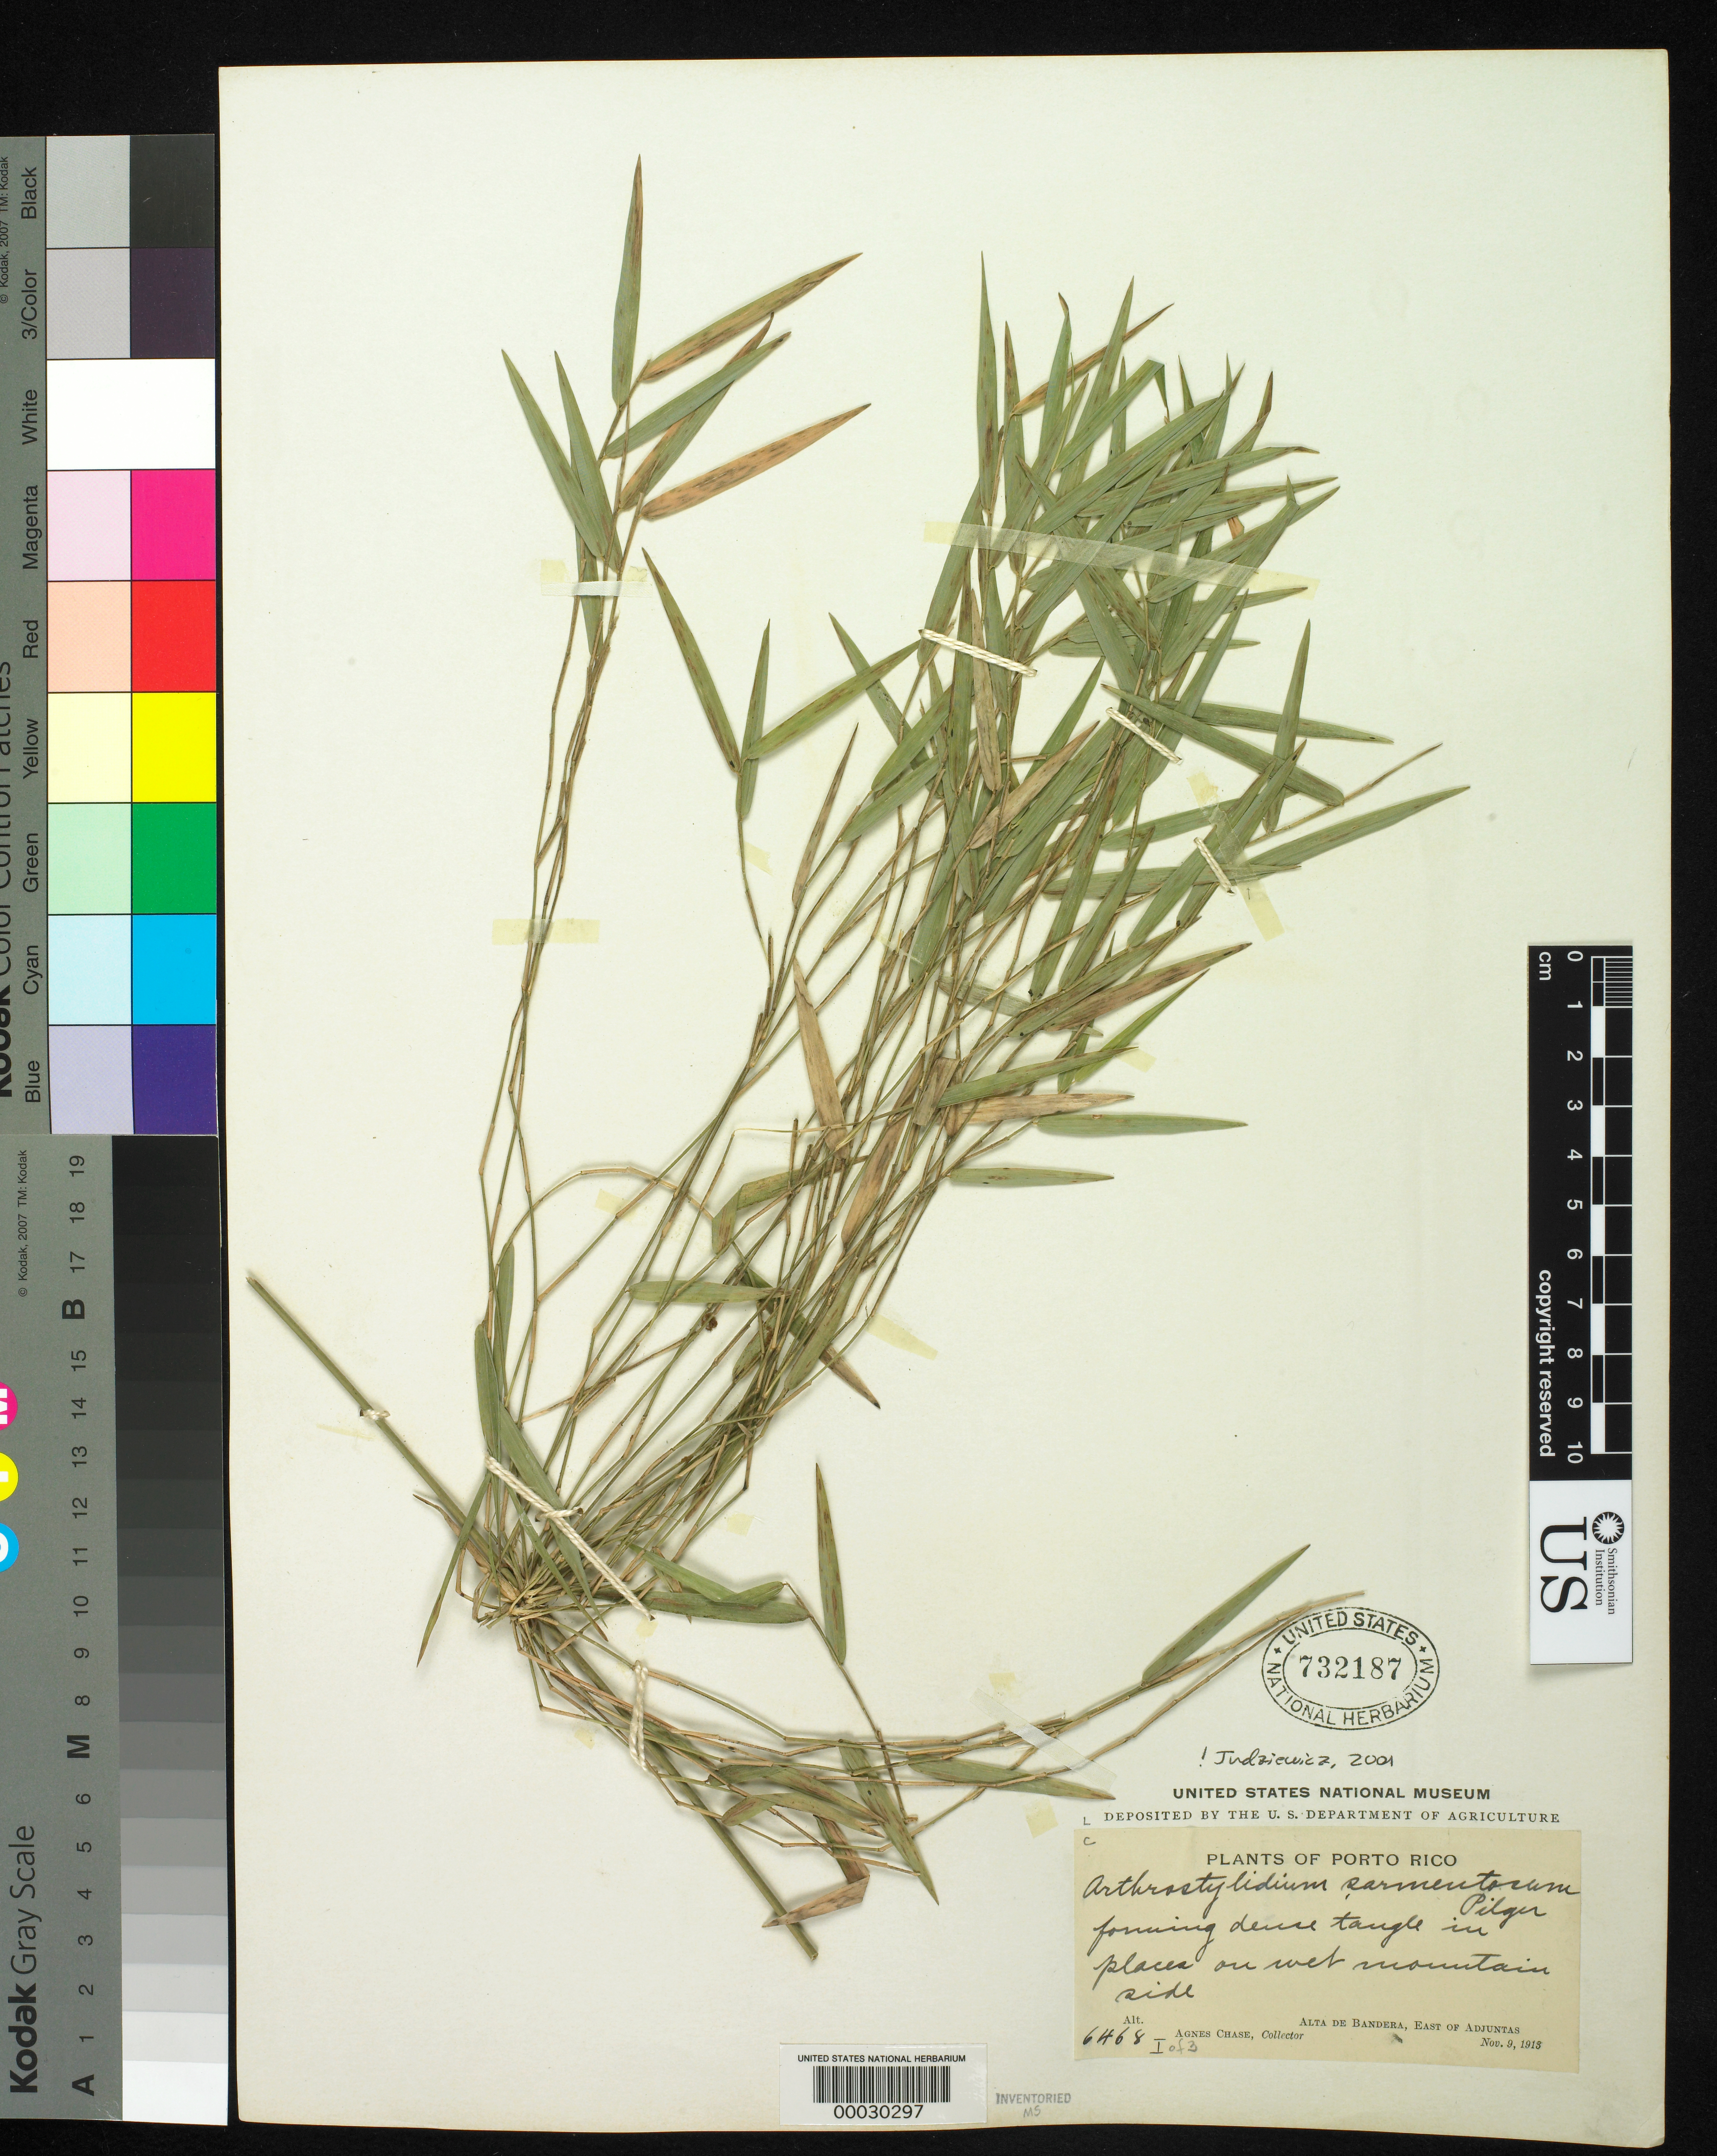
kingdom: Plantae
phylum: Tracheophyta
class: Liliopsida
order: Poales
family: Poaceae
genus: Arthrostylidium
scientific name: Arthrostylidium sarmentosum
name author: Pilg. in Urb.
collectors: A. Chase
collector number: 6468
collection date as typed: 09 Nov 1913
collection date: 1913-11-09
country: Puerto Rico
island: Greater Antilles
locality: Alto de la bandera, adjuntas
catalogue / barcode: US 732187